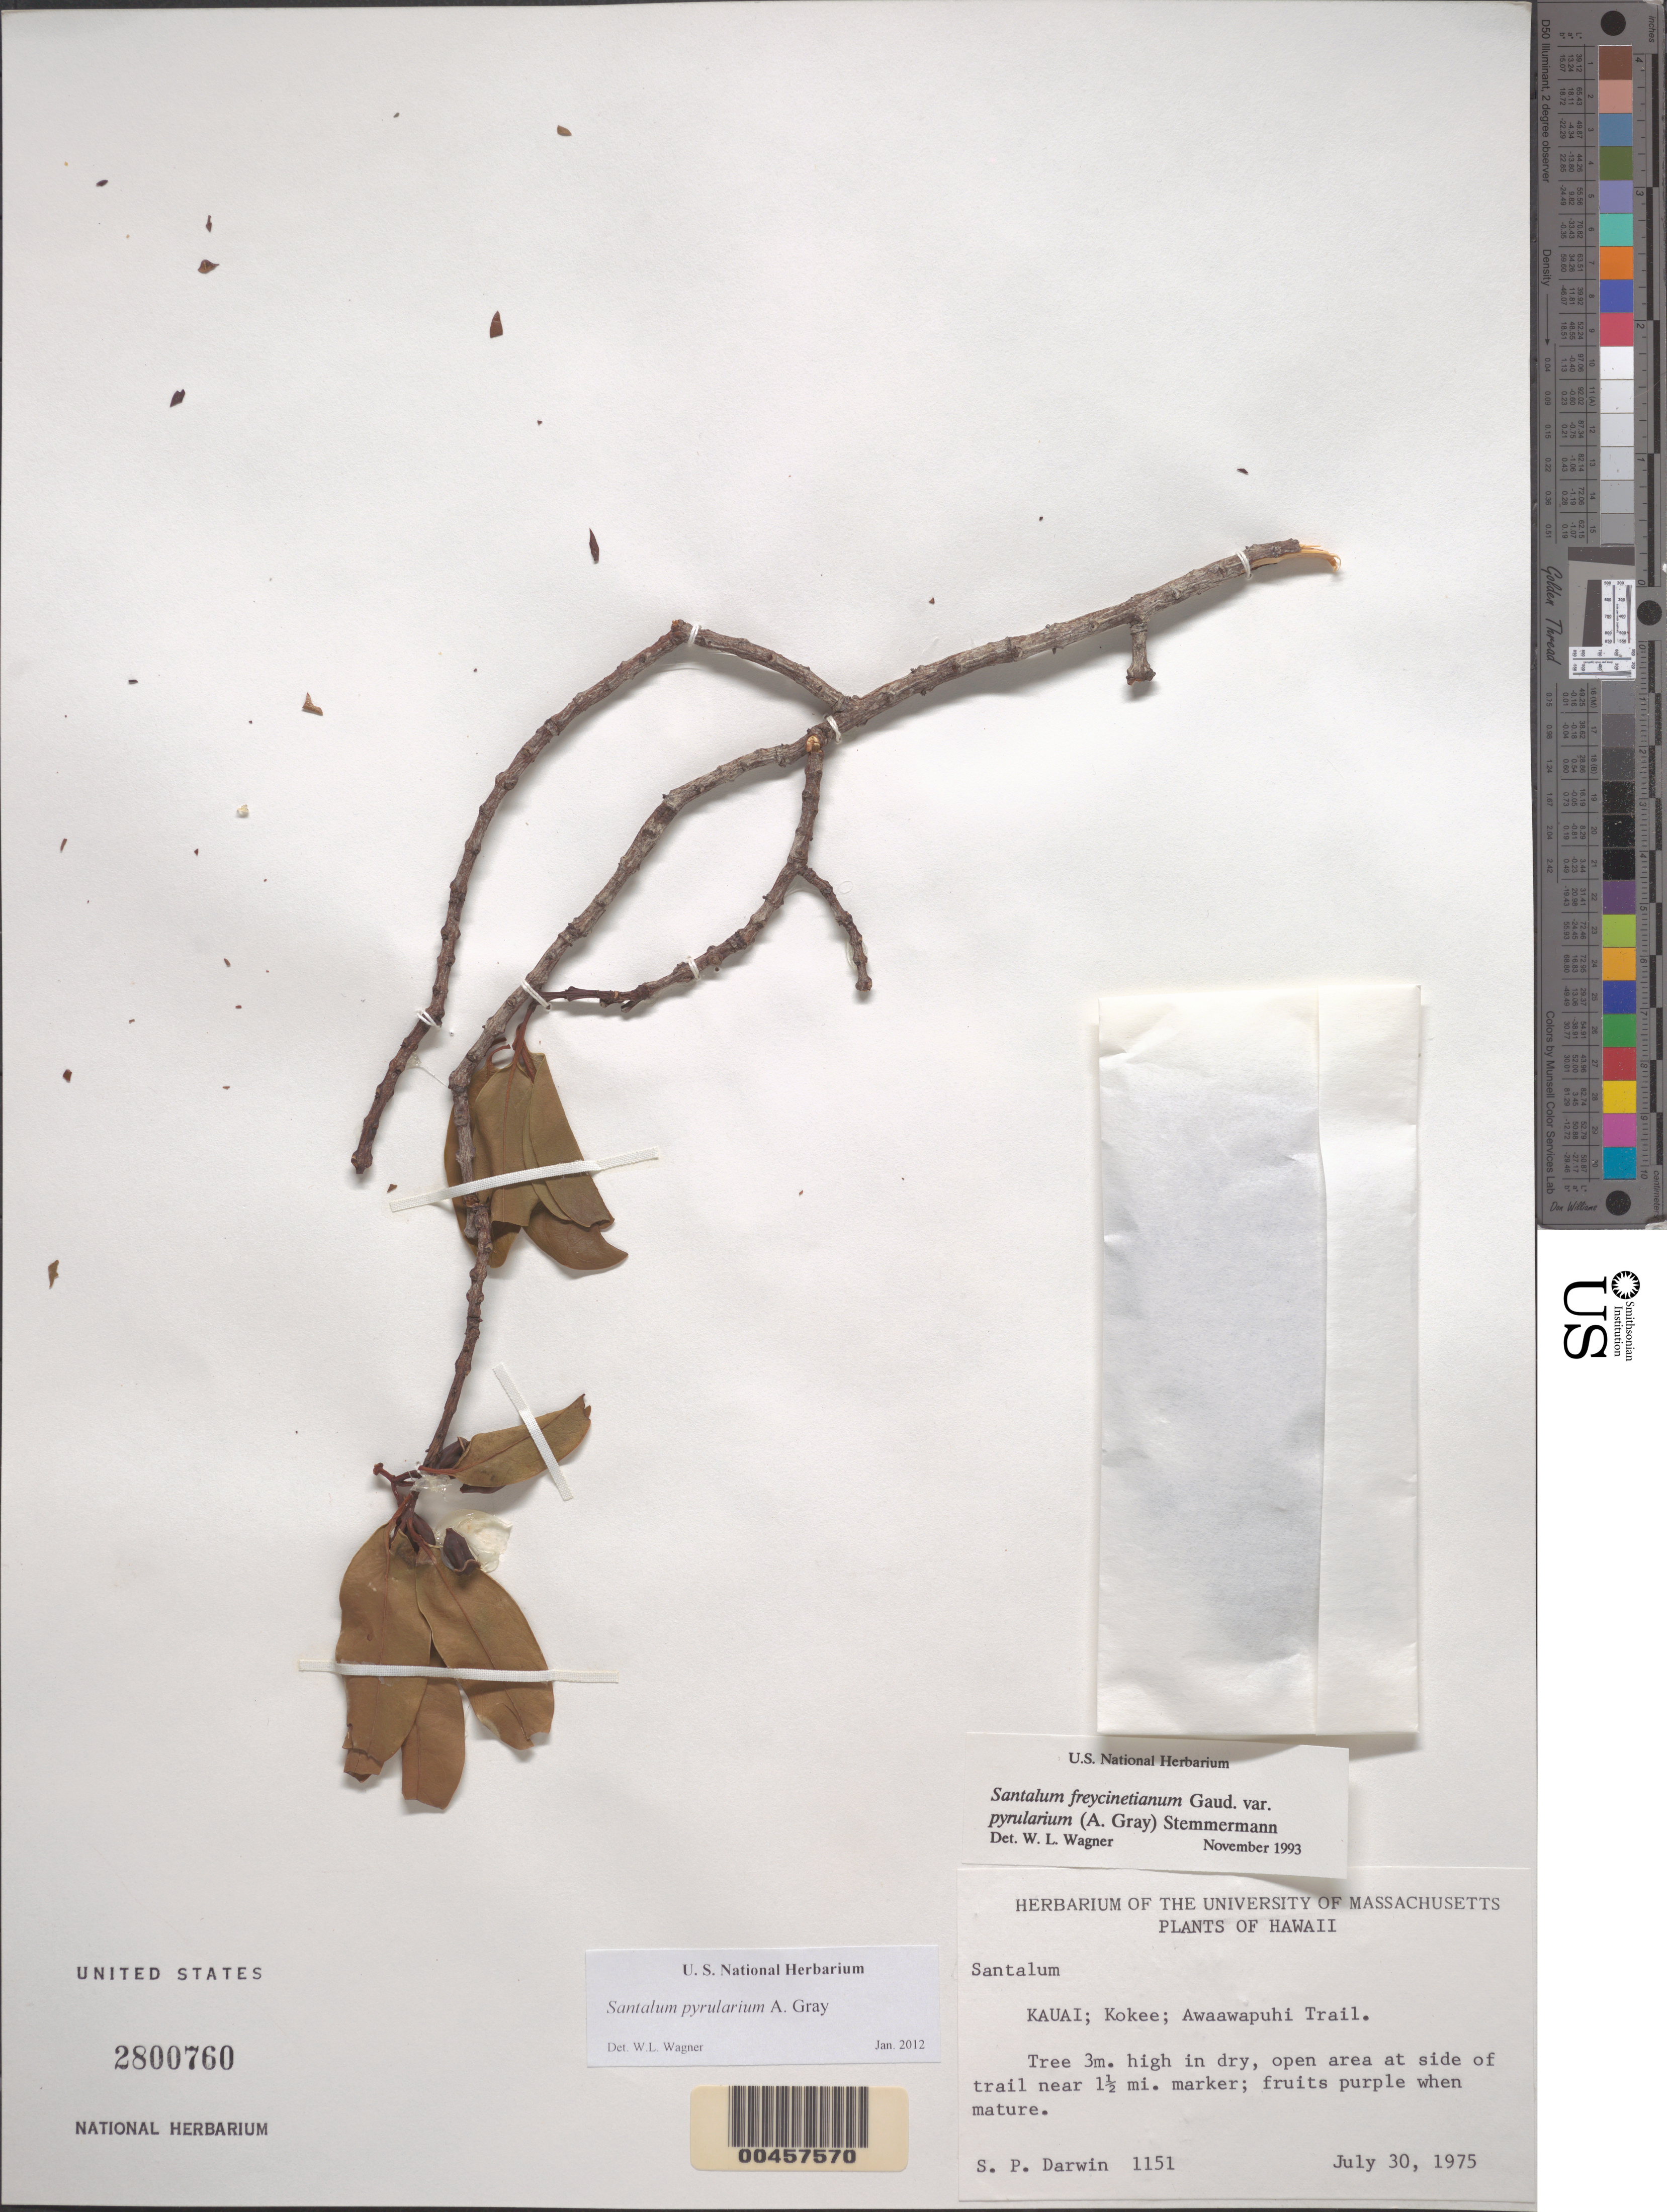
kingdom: Plantae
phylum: Tracheophyta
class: Magnoliopsida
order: Santalales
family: Santalaceae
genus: Santalum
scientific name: Santalum pyrularium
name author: A. Gray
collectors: S. P. Darwin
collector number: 1151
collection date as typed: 30 Jul 1975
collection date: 1975-07-30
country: United States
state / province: Hawaii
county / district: Kauai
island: Kaua'i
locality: Kokee; Awaawapuhi Trail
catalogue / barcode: US 2800760